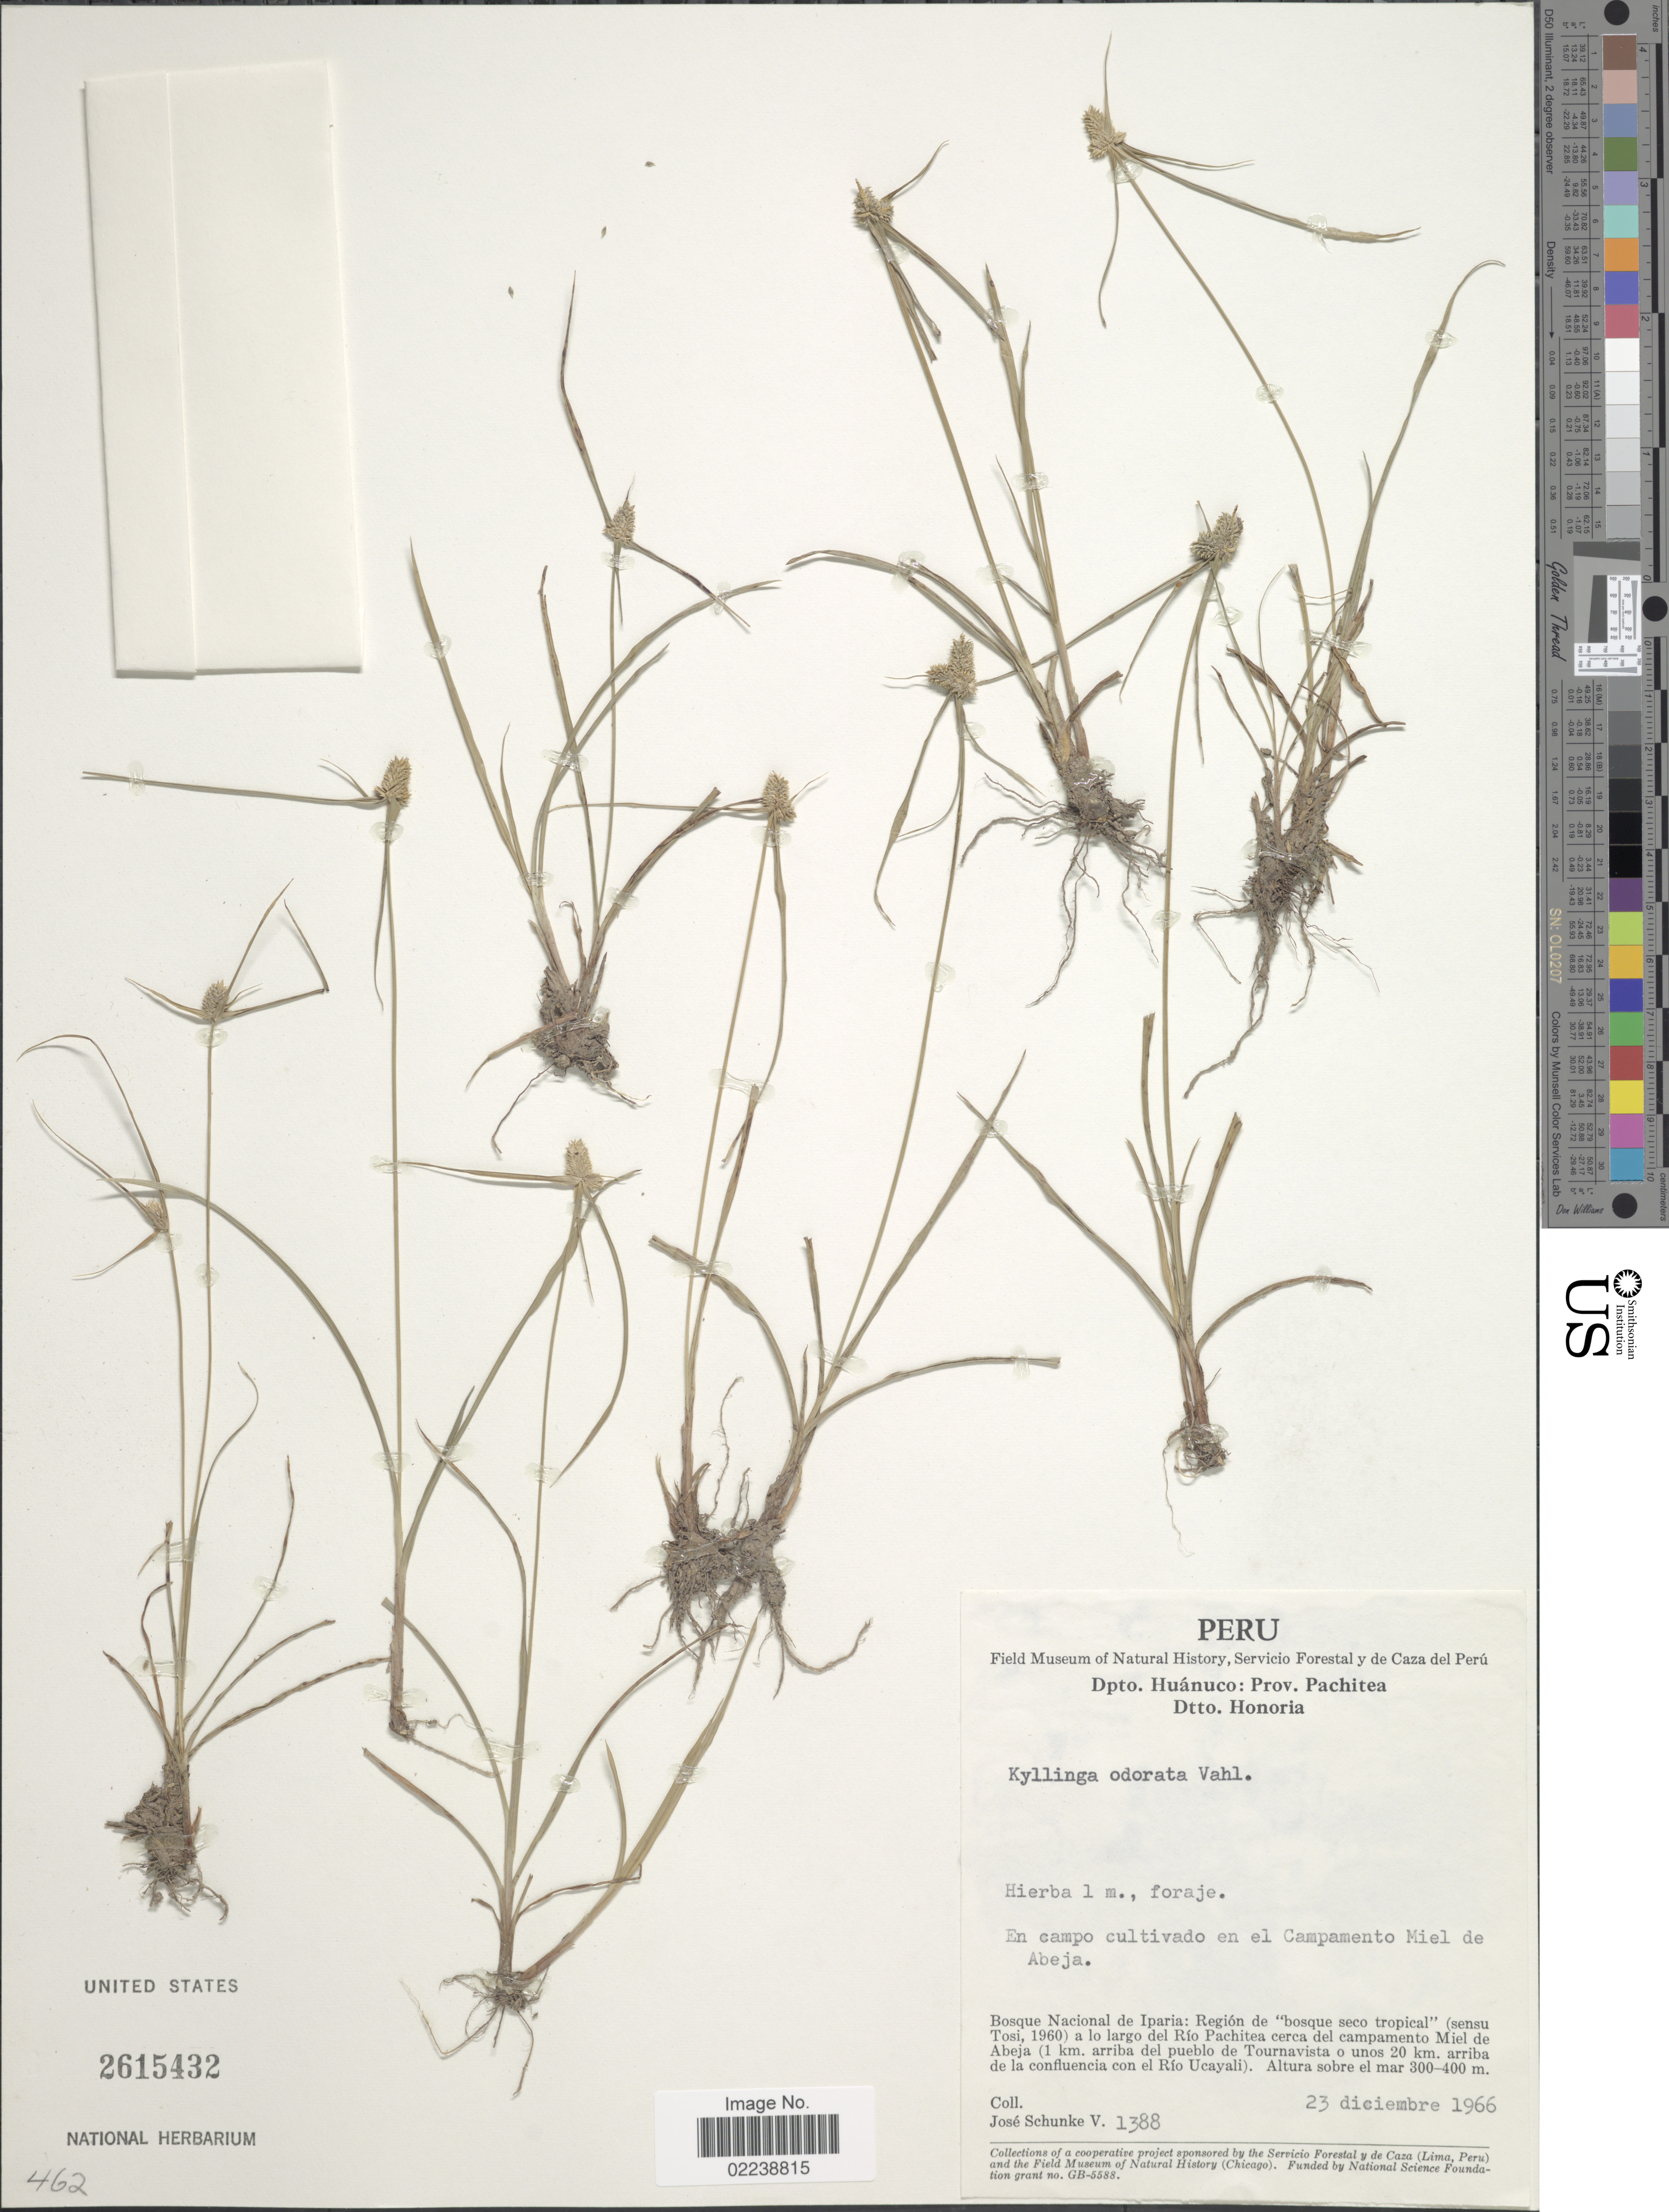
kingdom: Plantae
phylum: Tracheophyta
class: Liliopsida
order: Poales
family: Cyperaceae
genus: Cyperus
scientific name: Cyperus sesquiflorus subsp. sesquiflorus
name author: (Torr.) Mattf. & Kük.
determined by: Strong, M. T., (US), Smithsonian Institution - National Museum of Natural History (UNITED STATES)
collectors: J. Schunke Vigo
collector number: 1388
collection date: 1966-12-23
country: Peru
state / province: Huánuco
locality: Prov. Pachitea, Dtto. Honoria, En campo cultivado en el Campamento Miel de Abeja, Bosque Nacional de Iparia: Region de "bosque seco tropical" (sensu Tosi, 1960) a lo largo del Rio Pachitea del Campamento Miel de Abeja (1 km. arriba del pueblo de Tournavista o unos 20 km. arriba de la confluencia con el Rio Ucayali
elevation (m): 300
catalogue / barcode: US 2615432